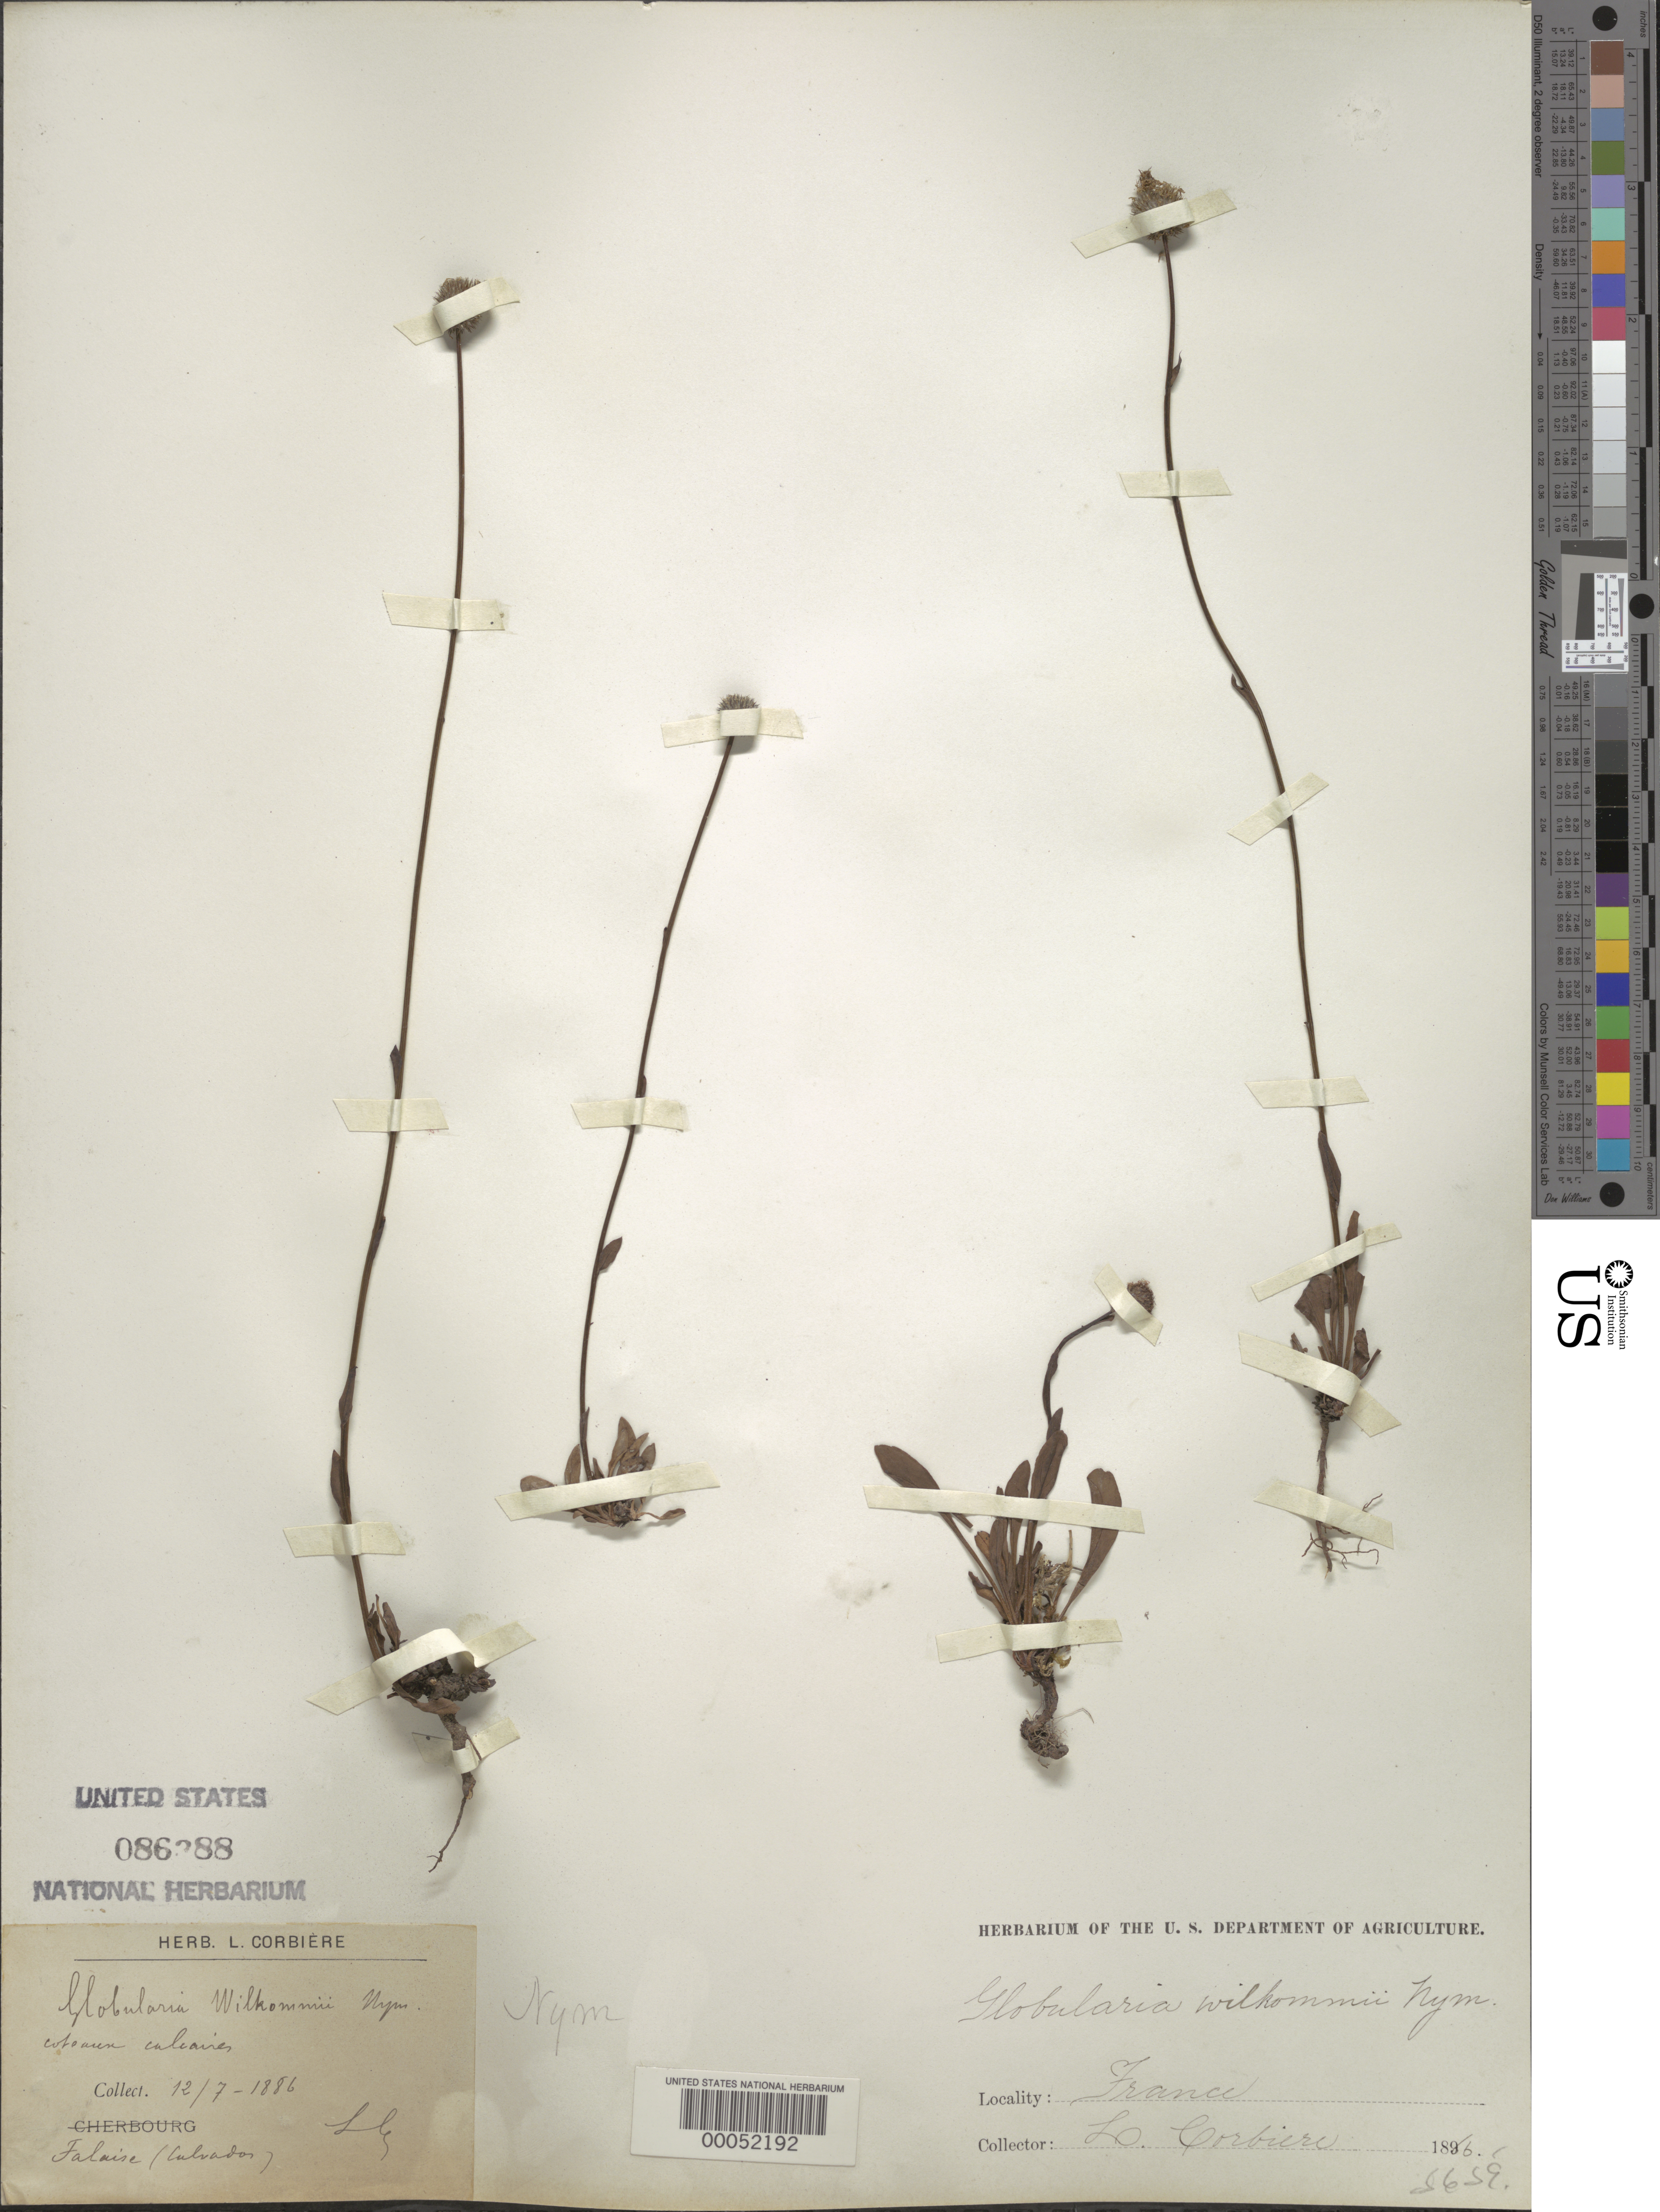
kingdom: Plantae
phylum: Tracheophyta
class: Magnoliopsida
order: Lamiales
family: Plantaginaceae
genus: Globularia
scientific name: Globularia willkommii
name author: Nyman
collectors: L. Corbière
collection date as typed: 07 Dec 1886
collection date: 1886-12-07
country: France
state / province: Normandie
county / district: Calvados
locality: Falaise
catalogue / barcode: US 86388